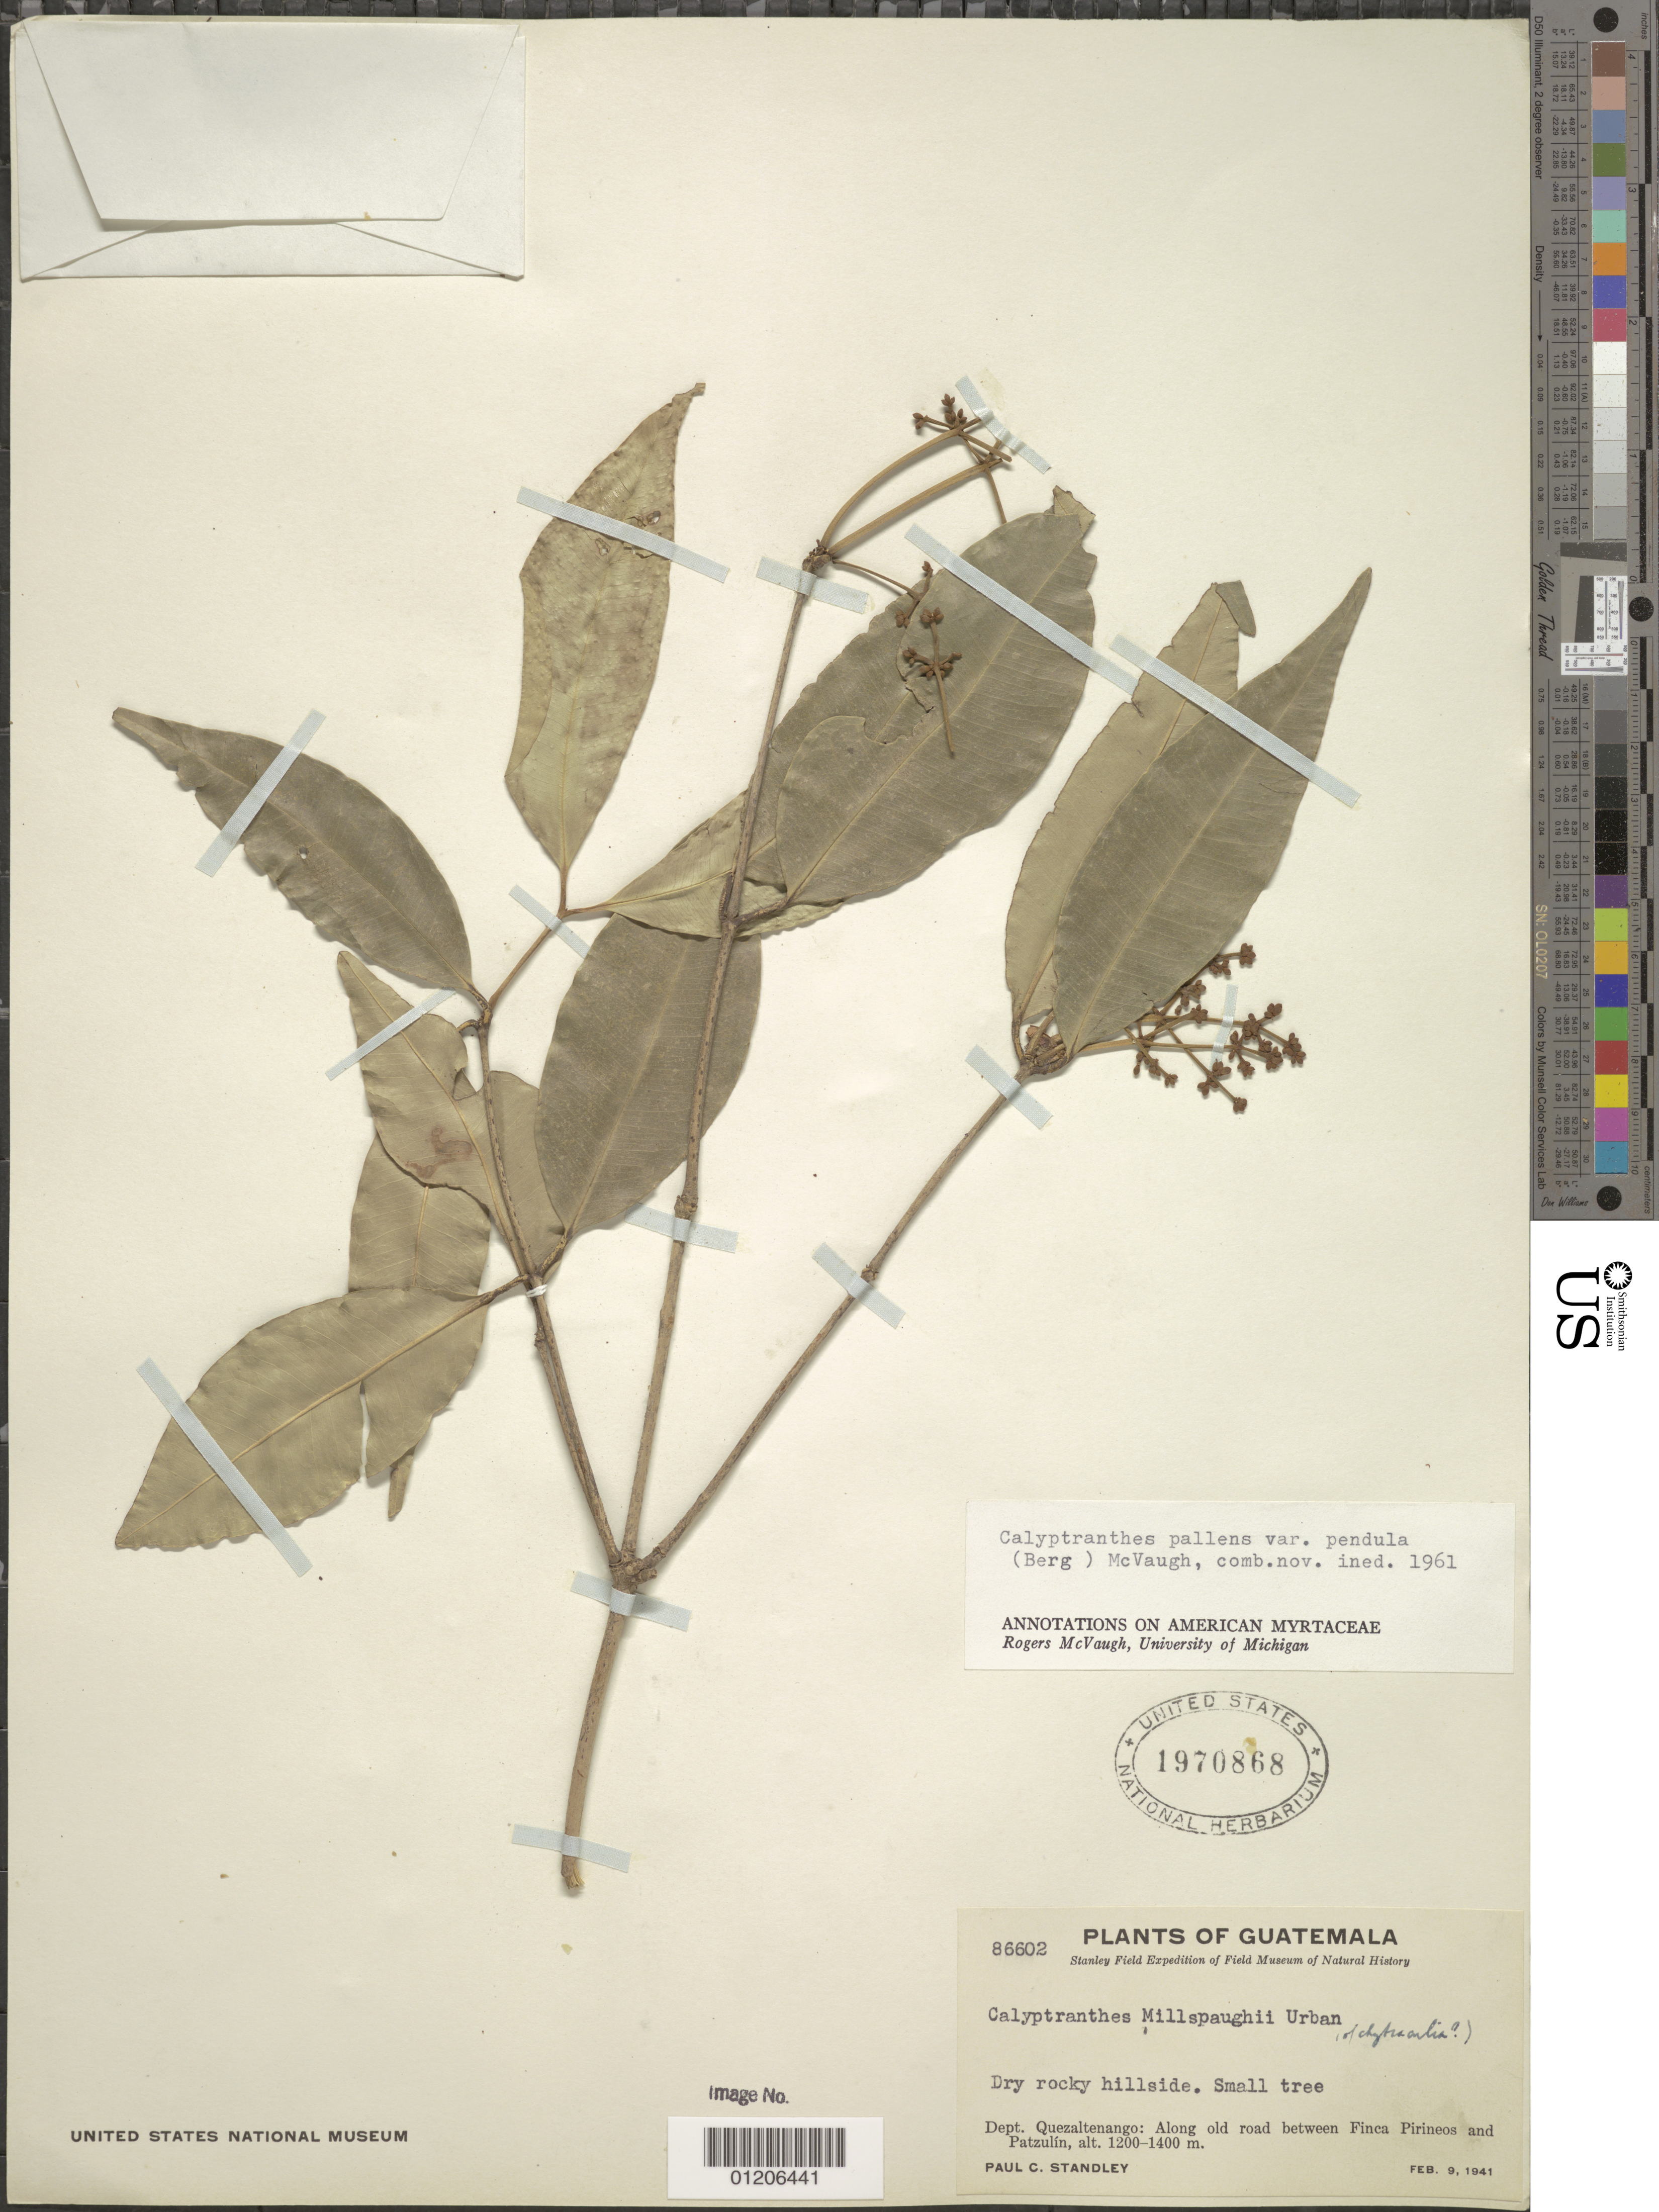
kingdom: Plantae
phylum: Tracheophyta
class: Magnoliopsida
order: Myrtales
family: Myrtaceae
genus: Myrcia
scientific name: Myrcia pendens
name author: A.R. Lourenço & Sánchez-Cháv.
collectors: P. C. Standley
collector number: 86602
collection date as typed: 09 Feb 1941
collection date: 1941-02-09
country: Guatemala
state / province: Quetzaltenango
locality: Along old road between Finca Pirineos and Patzulin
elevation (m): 1200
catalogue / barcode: US 1970868